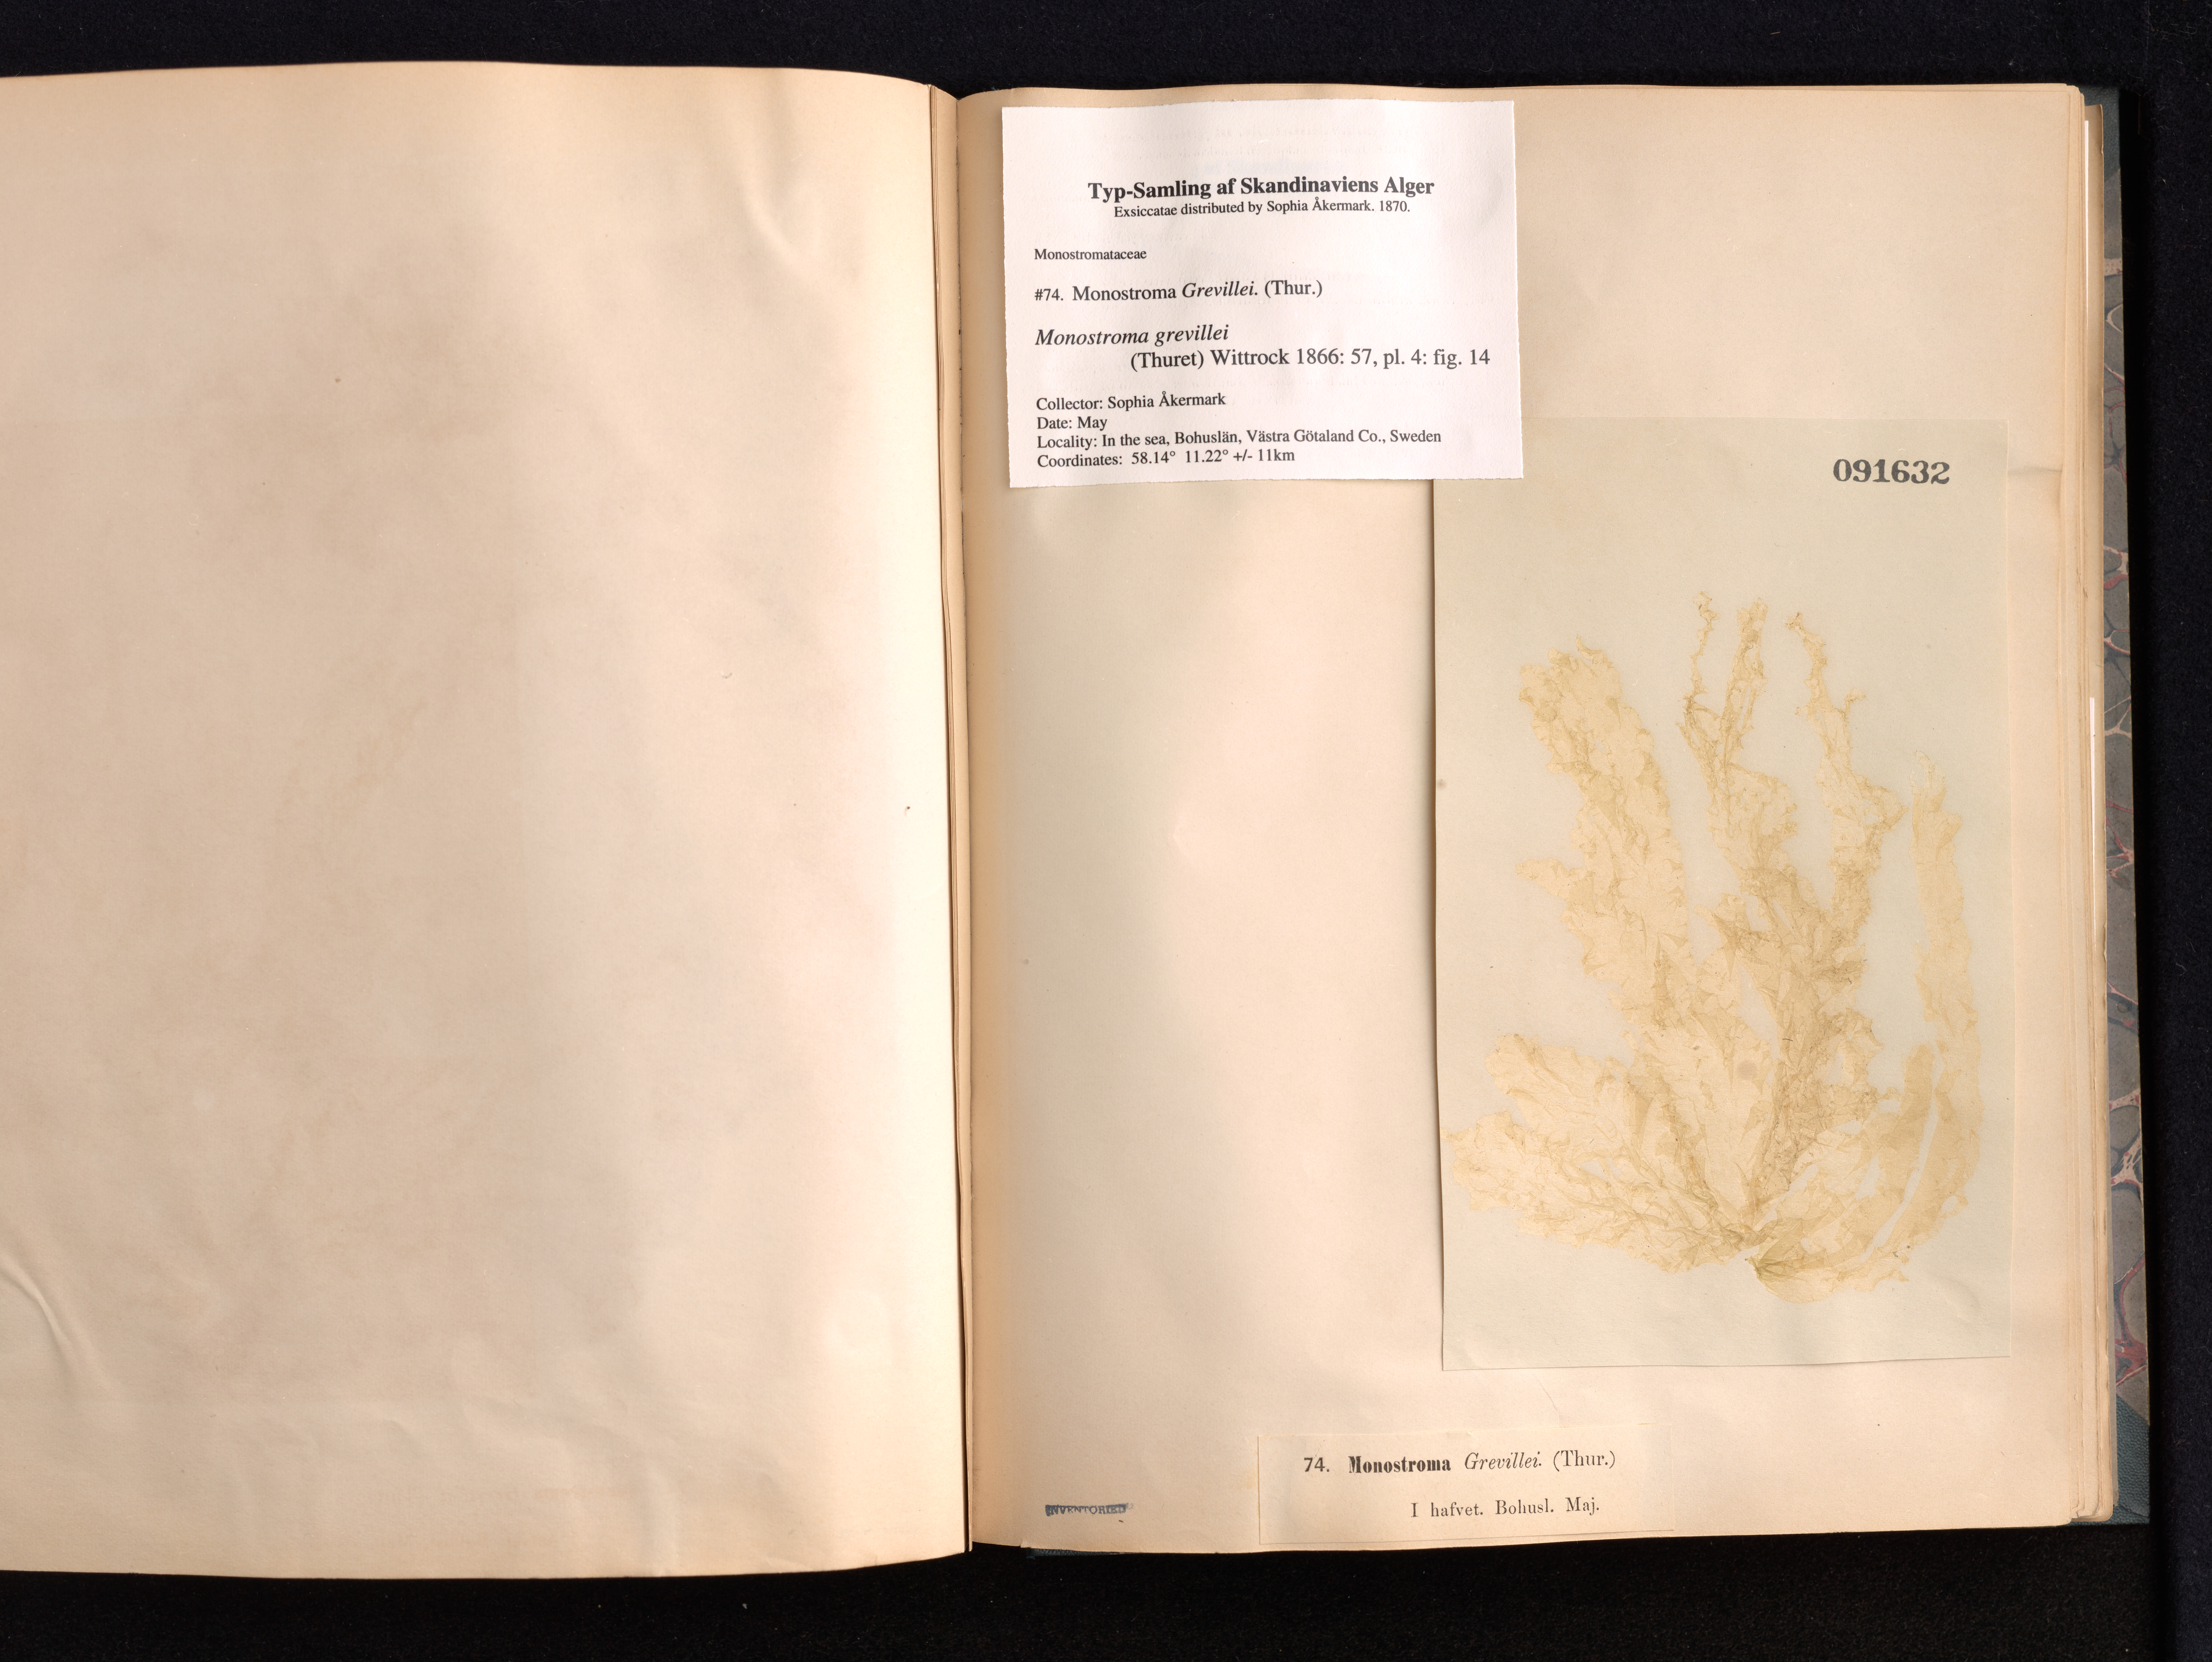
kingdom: Plantae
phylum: Chlorophyta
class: Ulvophyceae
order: Ulvales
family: Monostromataceae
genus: Monostroma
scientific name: Monostroma grevillei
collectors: S. Akermark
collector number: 74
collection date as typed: May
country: Sweden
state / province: Västra Götaland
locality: Bohuslan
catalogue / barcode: US 91632